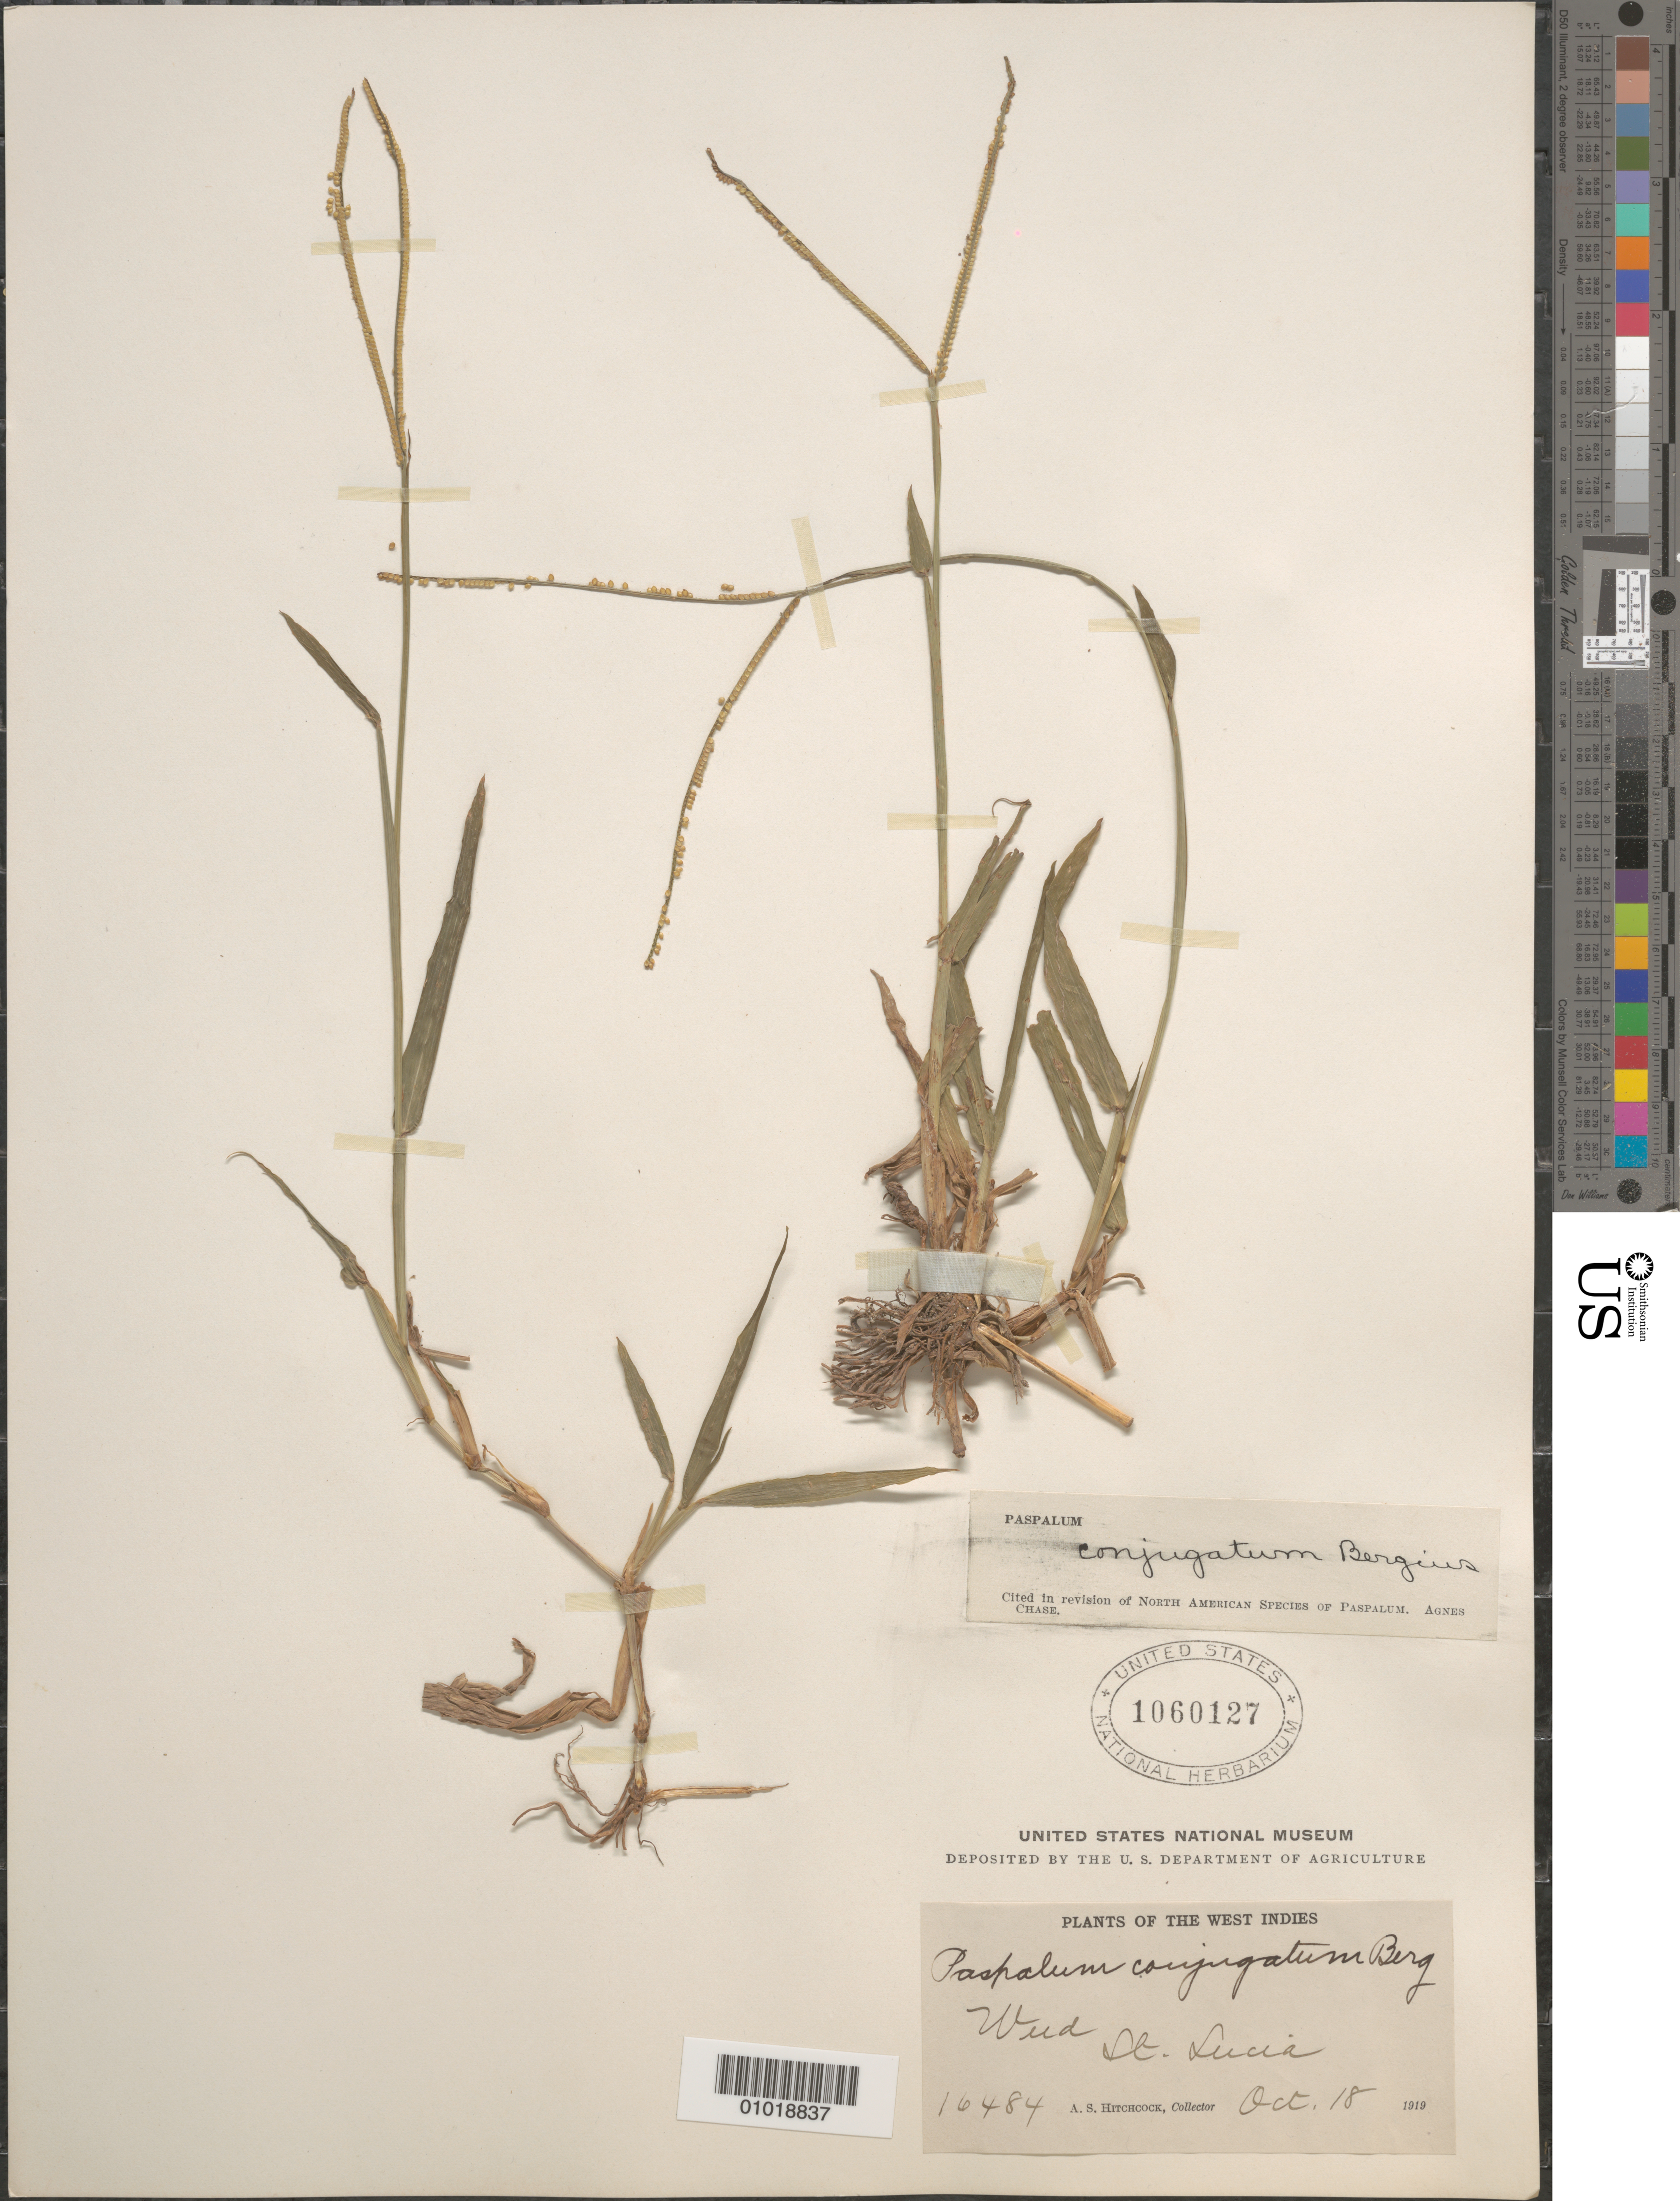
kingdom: Plantae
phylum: Tracheophyta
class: Liliopsida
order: Poales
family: Poaceae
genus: Paspalum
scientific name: Paspalum conjugatum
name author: P.J. Bergius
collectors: A. S. Hitchcock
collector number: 16484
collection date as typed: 18 Oct 1919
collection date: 1919-10-18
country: St. Lucia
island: St. Lucia I.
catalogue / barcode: US 1060127